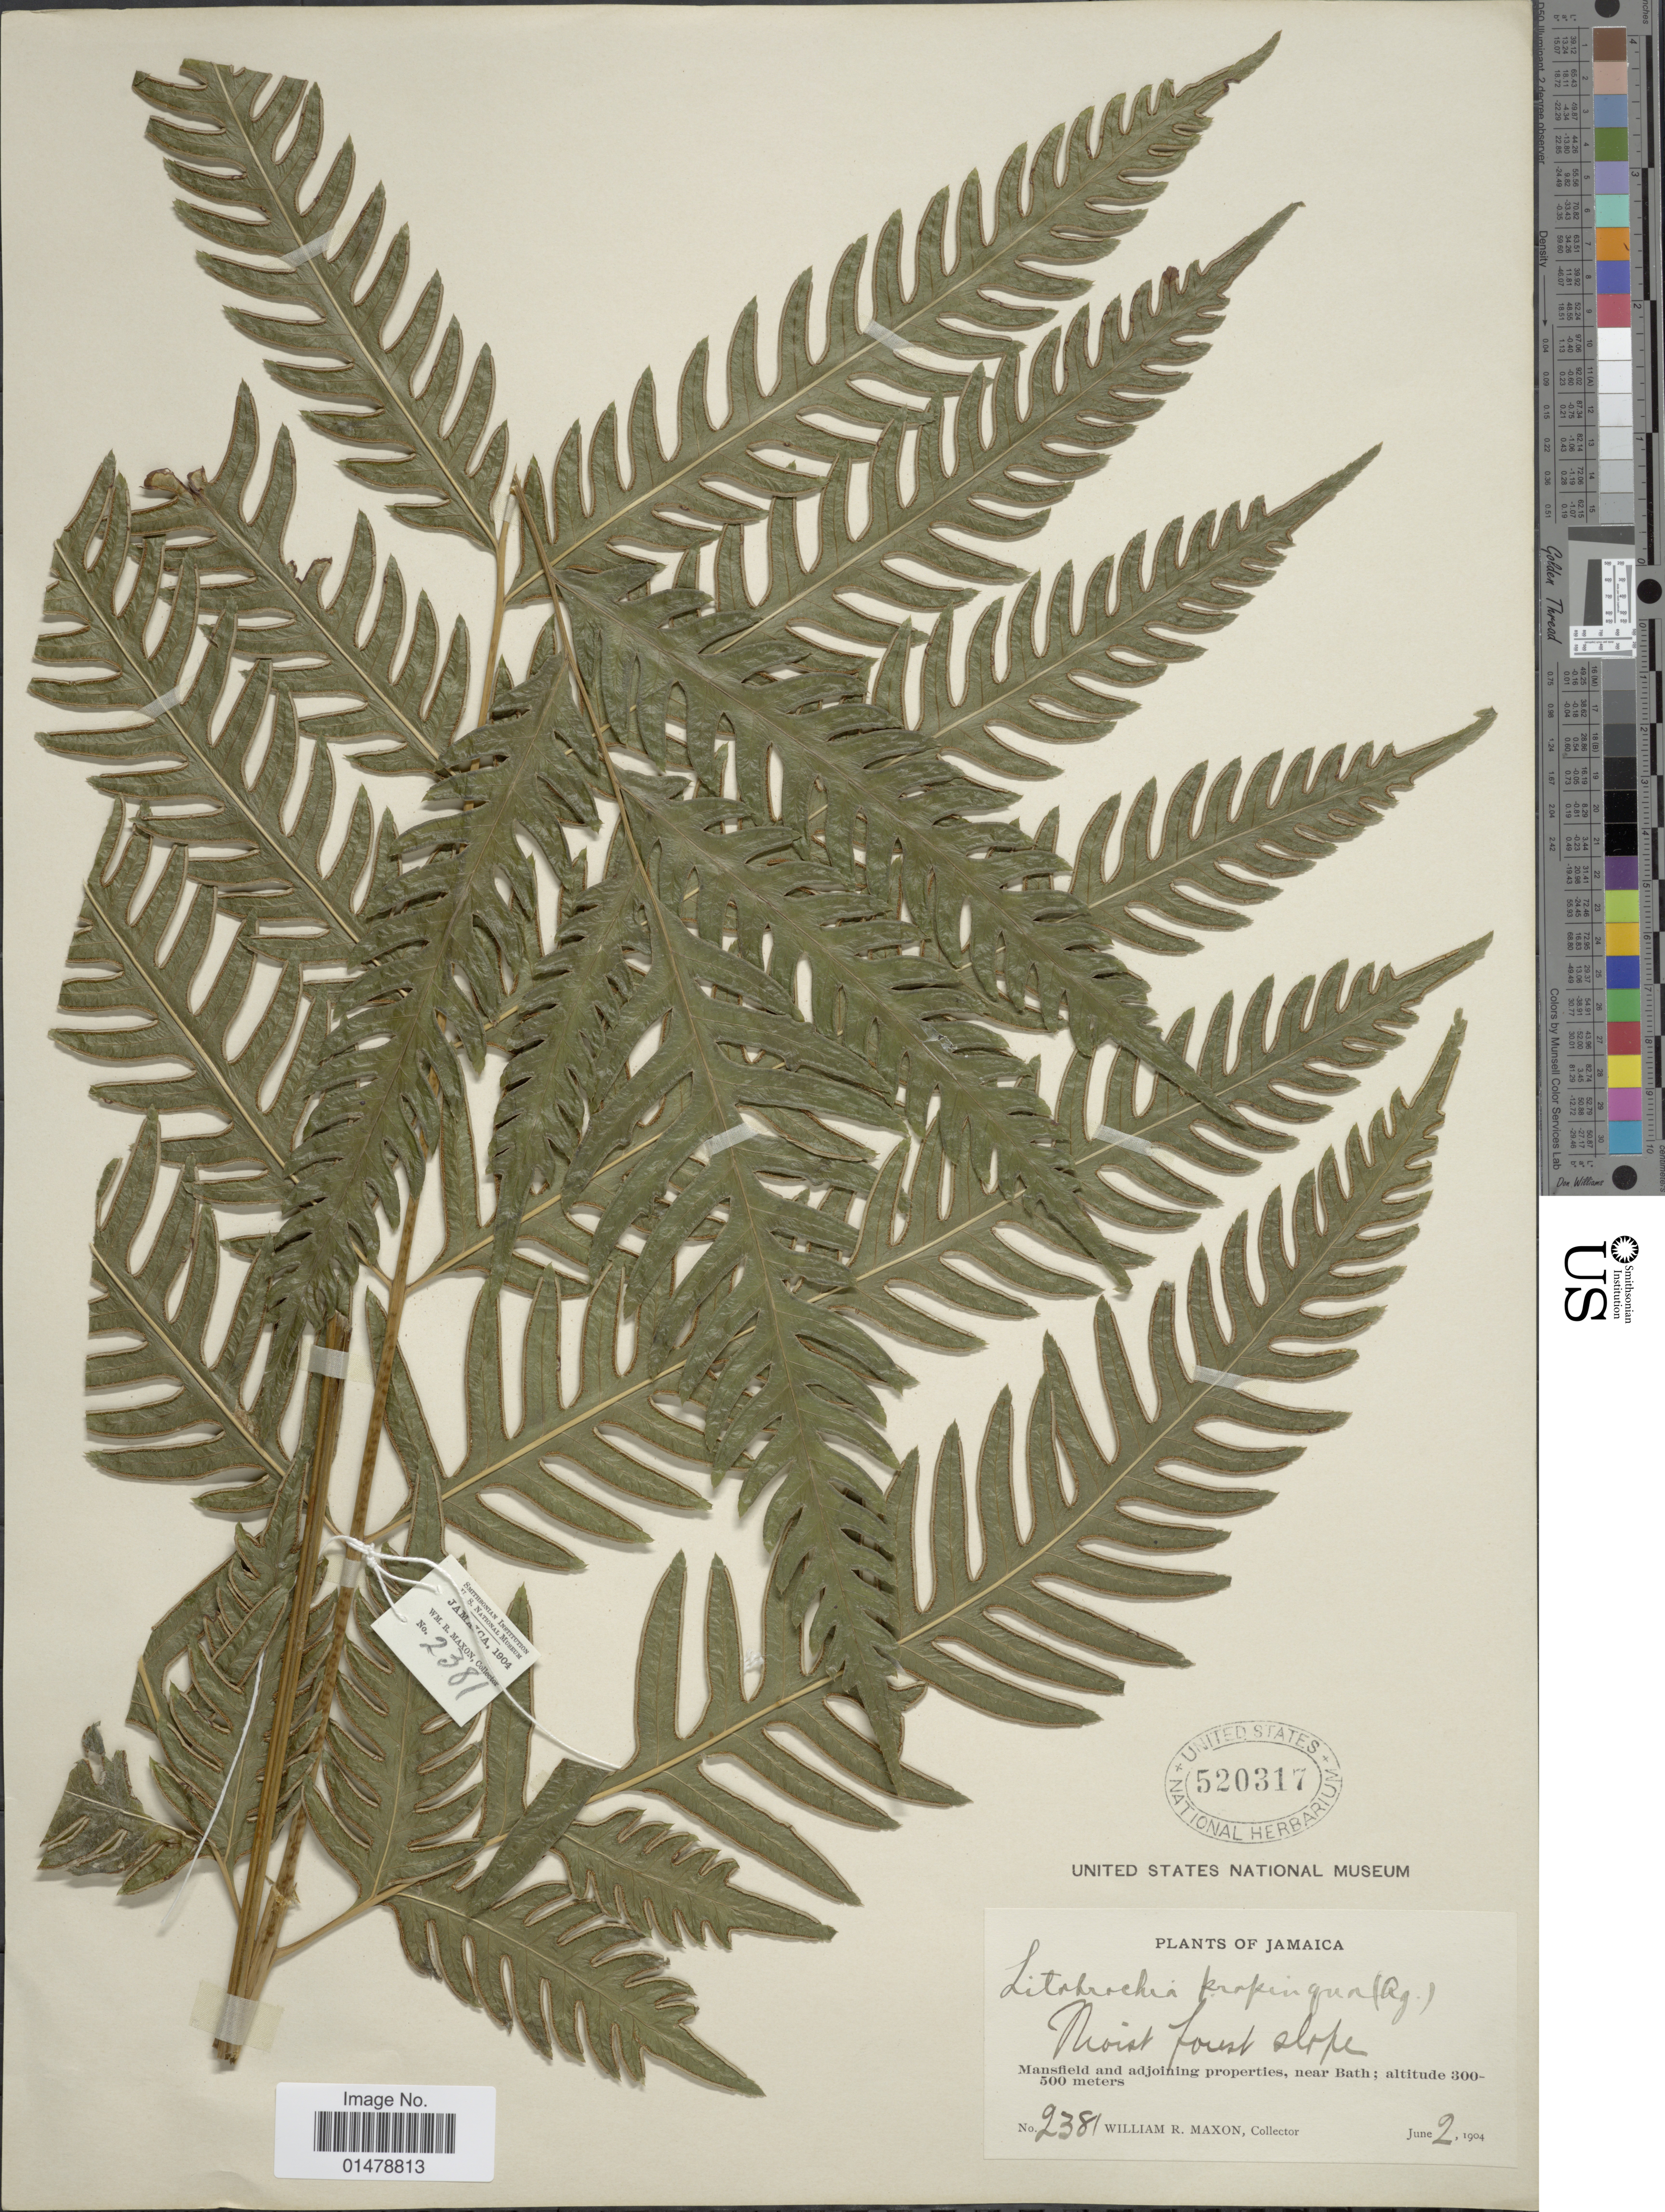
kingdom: Plantae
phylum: Tracheophyta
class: Polypodiopsida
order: Polypodiales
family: Pteridaceae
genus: Pteris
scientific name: Pteris propinqua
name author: J. Agardh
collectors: W. R. Maxon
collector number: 2381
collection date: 1904-06-02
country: Jamaica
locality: Mansfield and adjoining properties, near Bath.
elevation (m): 300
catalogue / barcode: US 520317